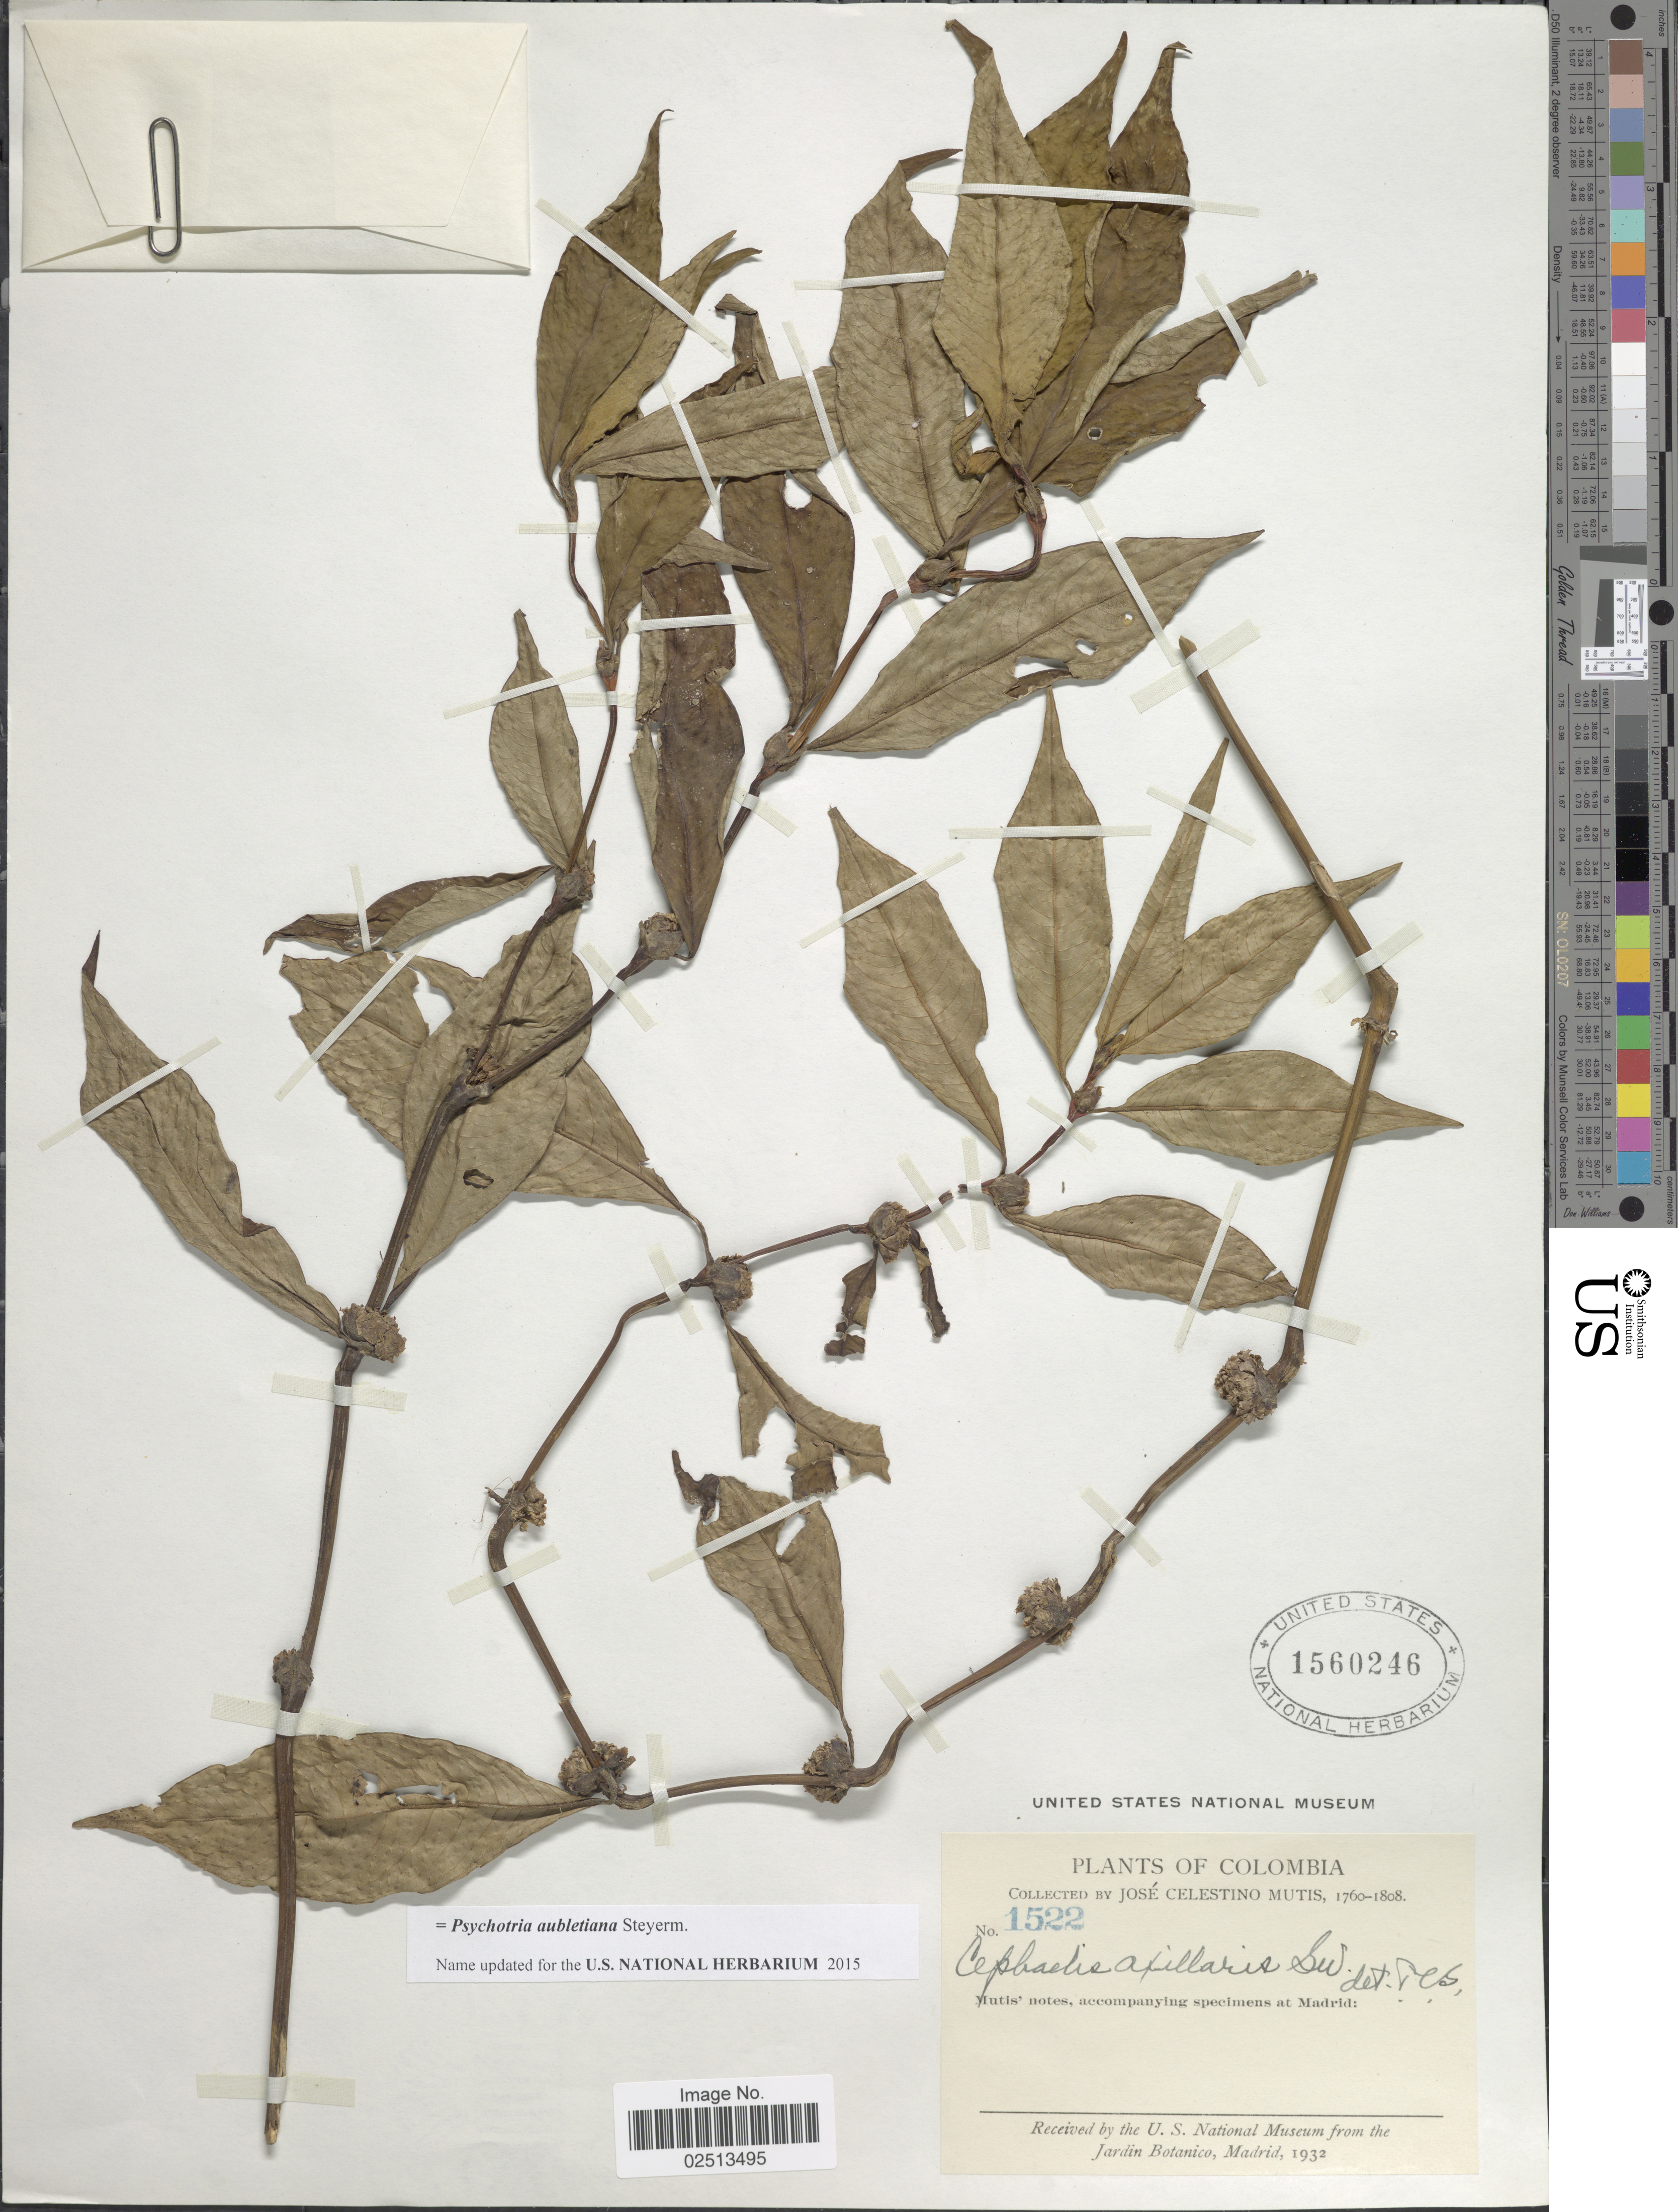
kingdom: Plantae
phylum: Tracheophyta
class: Magnoliopsida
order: Gentianales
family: Rubiaceae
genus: Psychotria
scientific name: Psychotria aubletiana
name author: Steyerm.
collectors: J. C. B. Mutis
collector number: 1522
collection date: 1760/1808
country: Colombia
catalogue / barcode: US 1560246